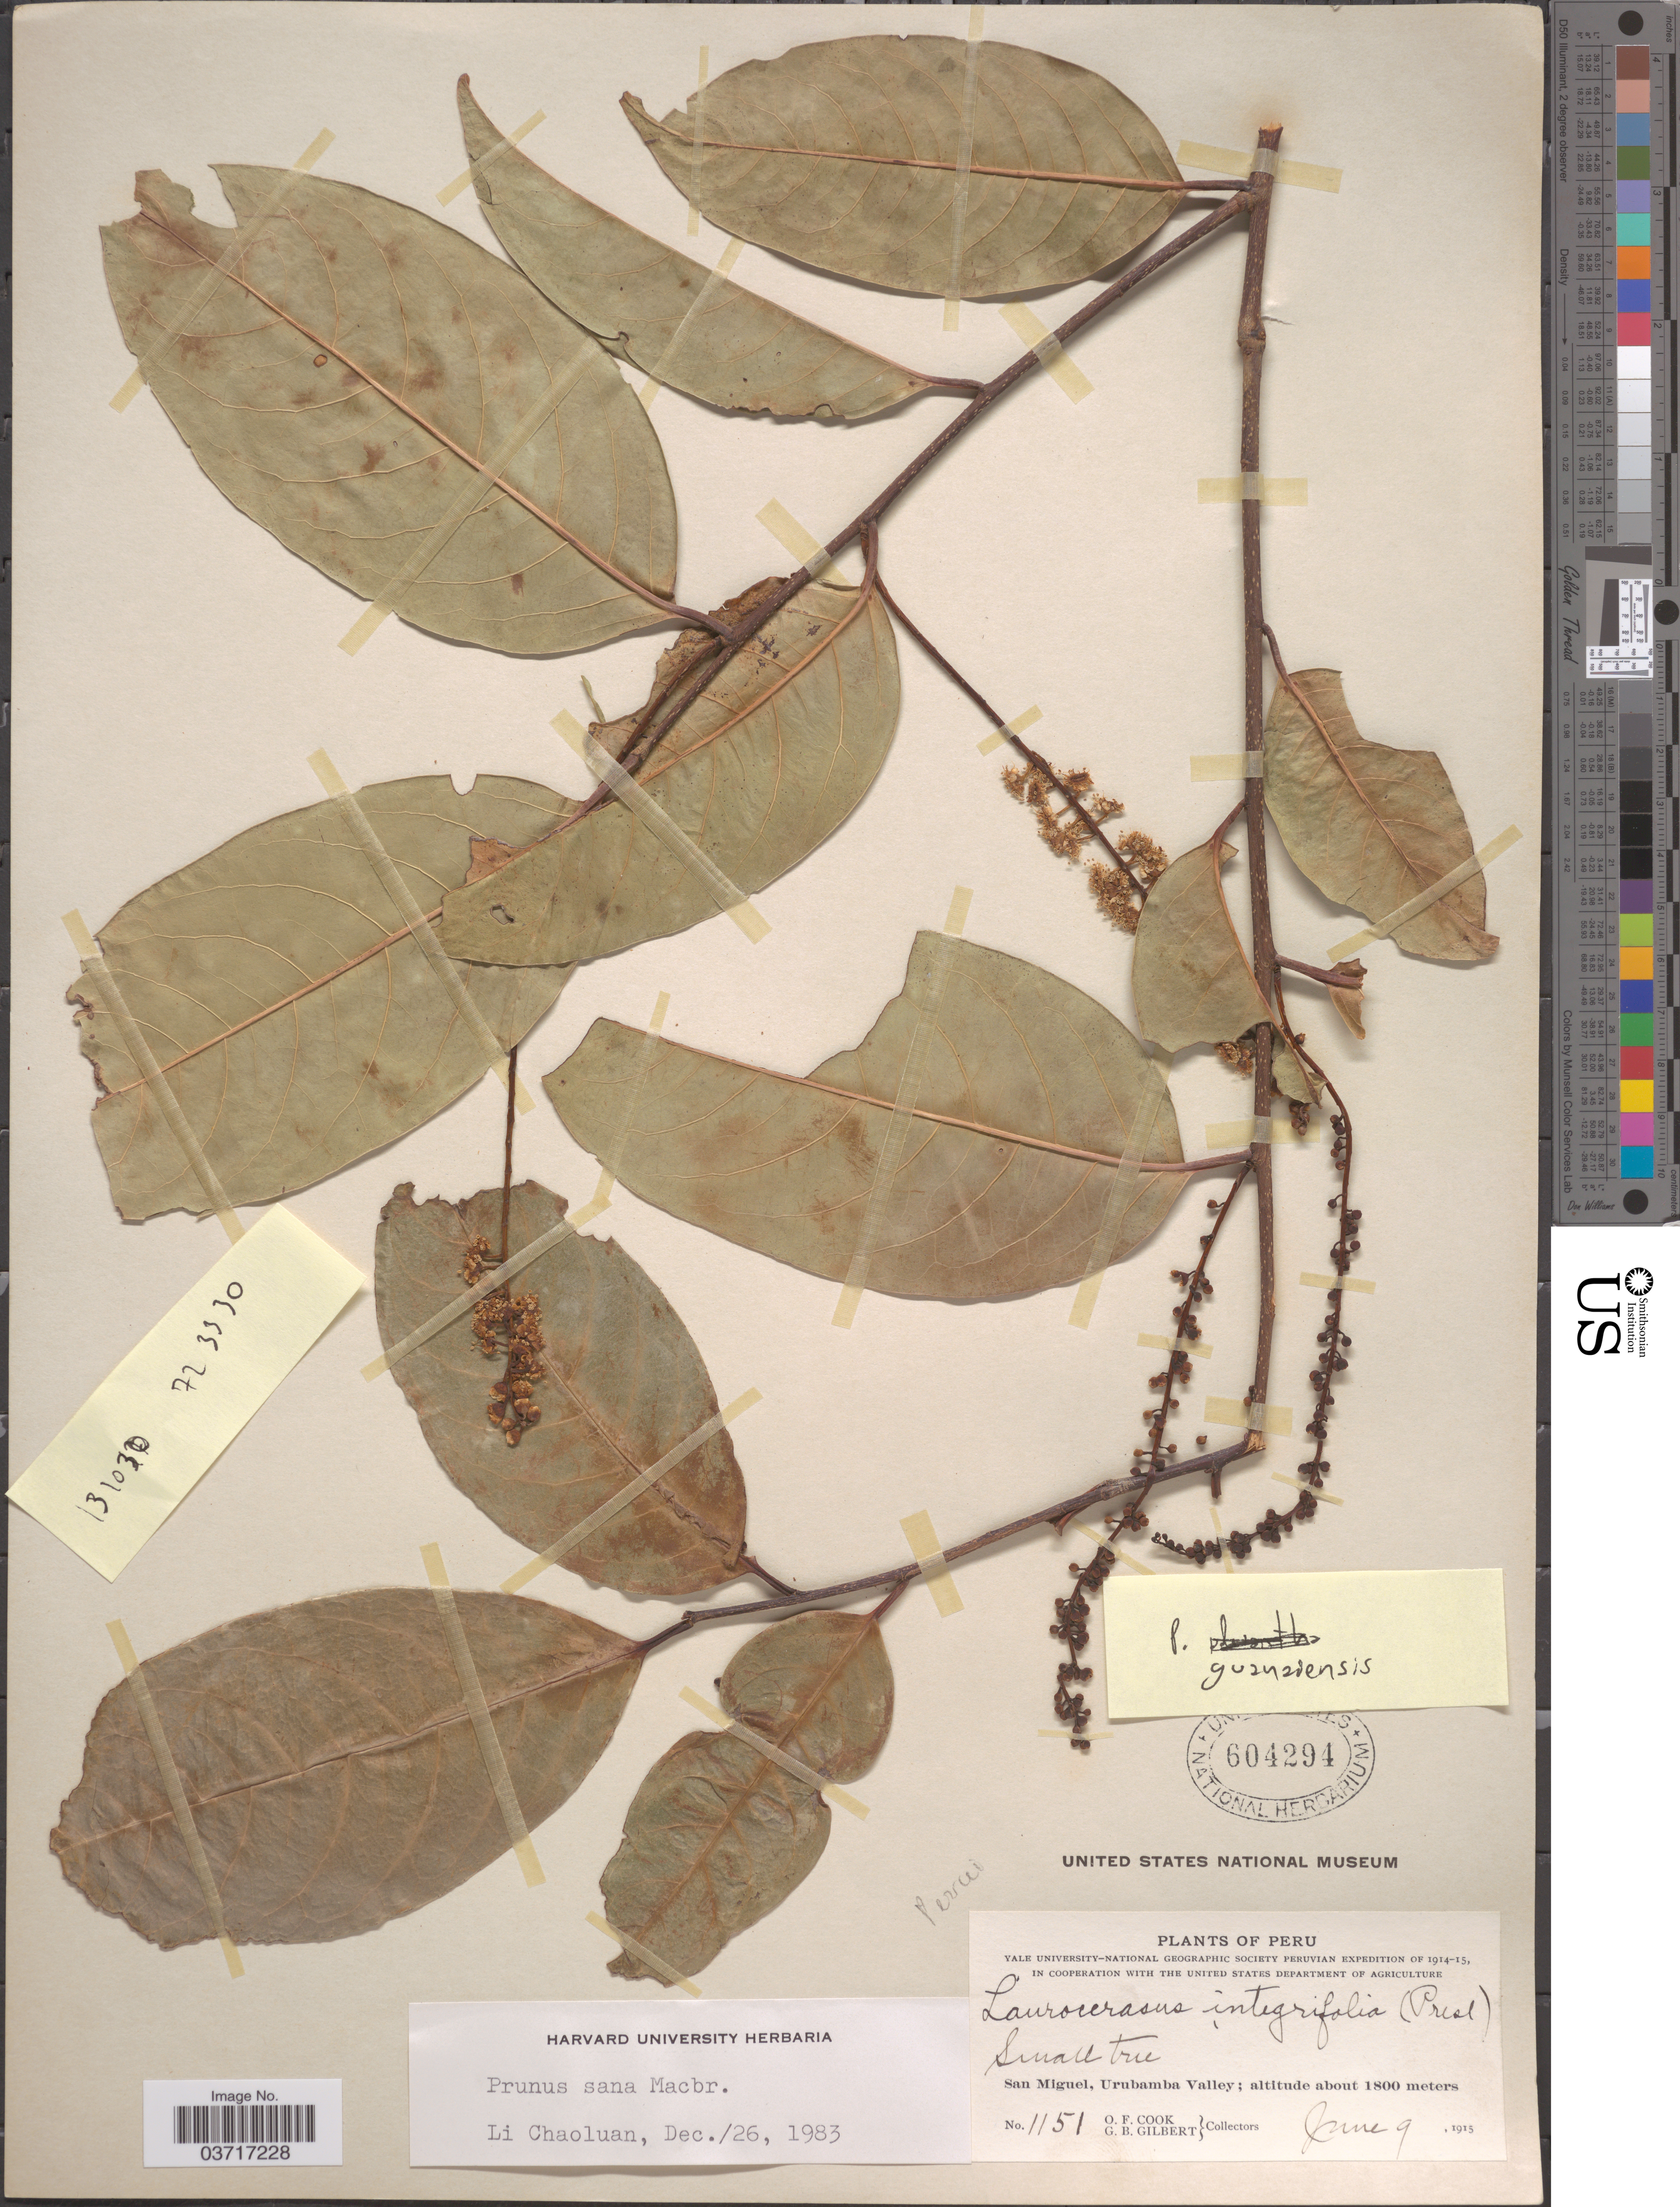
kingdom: Plantae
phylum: Tracheophyta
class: Magnoliopsida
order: Rosales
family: Rosaceae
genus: Prunus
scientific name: Prunus sp.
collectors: O. F. Cook & G. B. Gilbert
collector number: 1151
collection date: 1915-06-09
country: Peru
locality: San Miguel, Urubamba Valley.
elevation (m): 1800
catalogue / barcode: US 604294